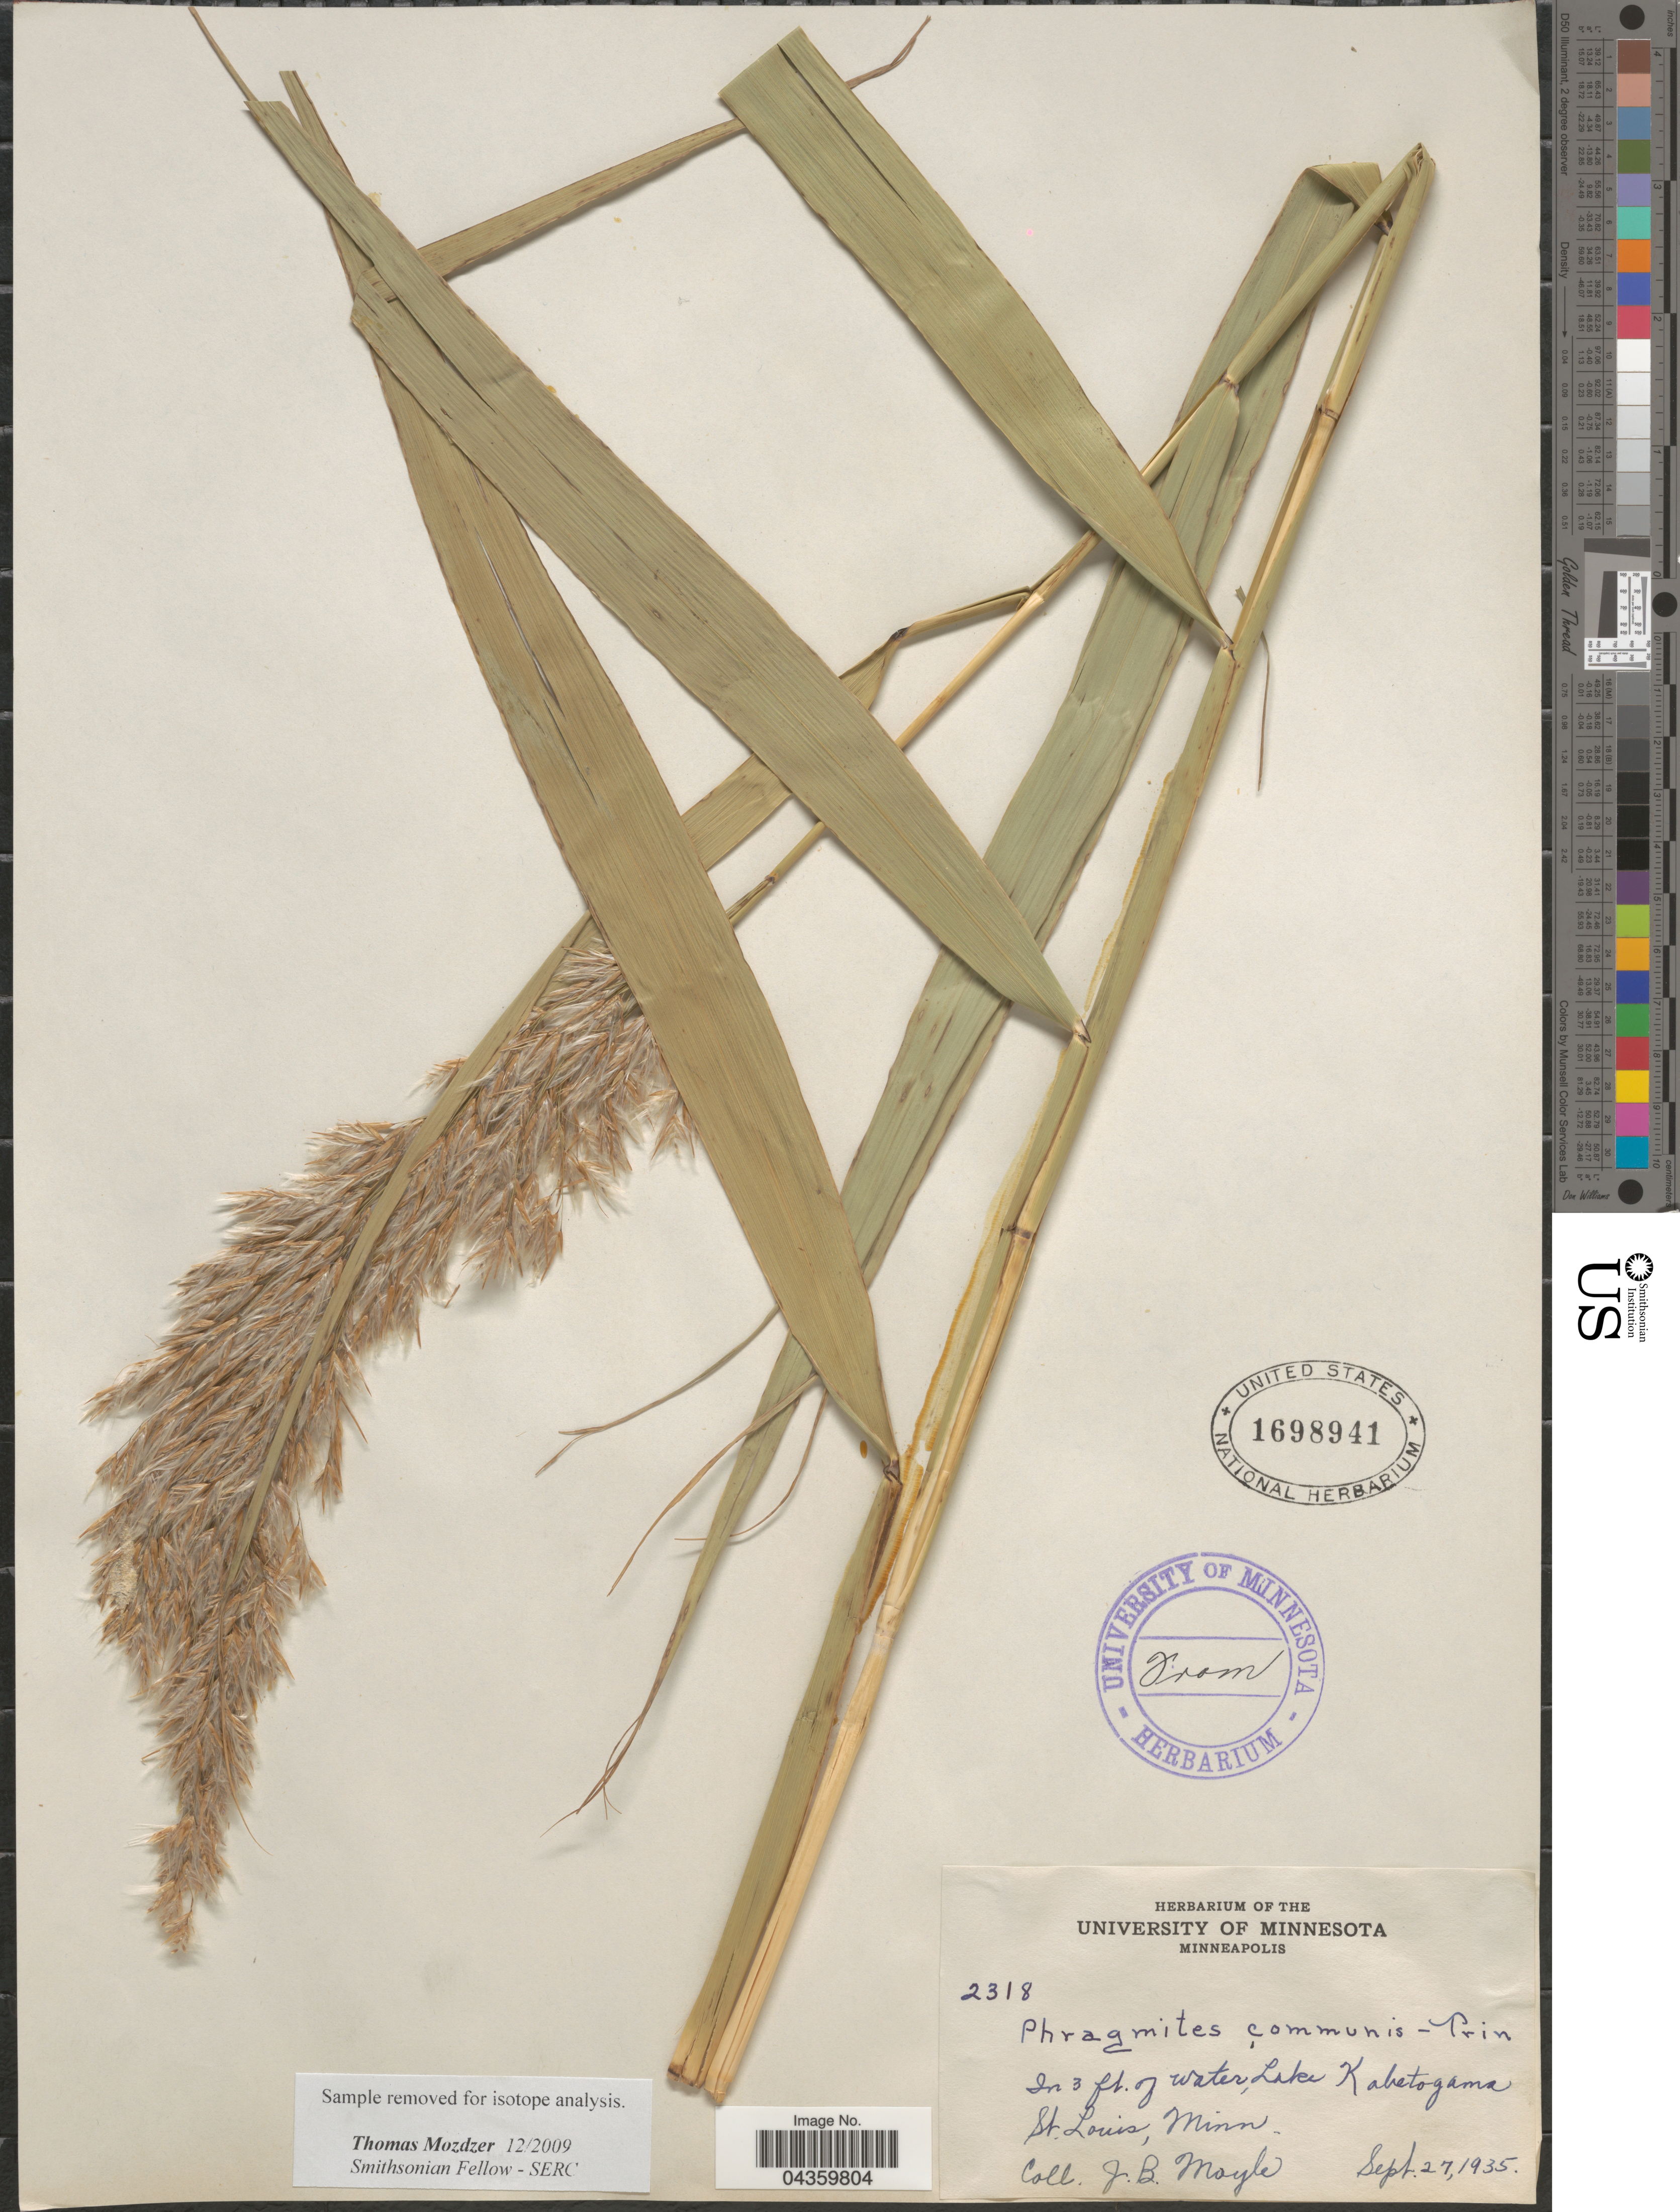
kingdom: Plantae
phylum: Tracheophyta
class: Liliopsida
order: Poales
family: Poaceae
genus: Phragmites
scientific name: Phragmites australis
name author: (Cav.) Trin. ex Steud.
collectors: J. Moyle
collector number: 2318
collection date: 1935-09-27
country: United States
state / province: Minnesota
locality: In 3 ft. of water Lake Kabetogama St. Louis.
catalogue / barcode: US 1698941